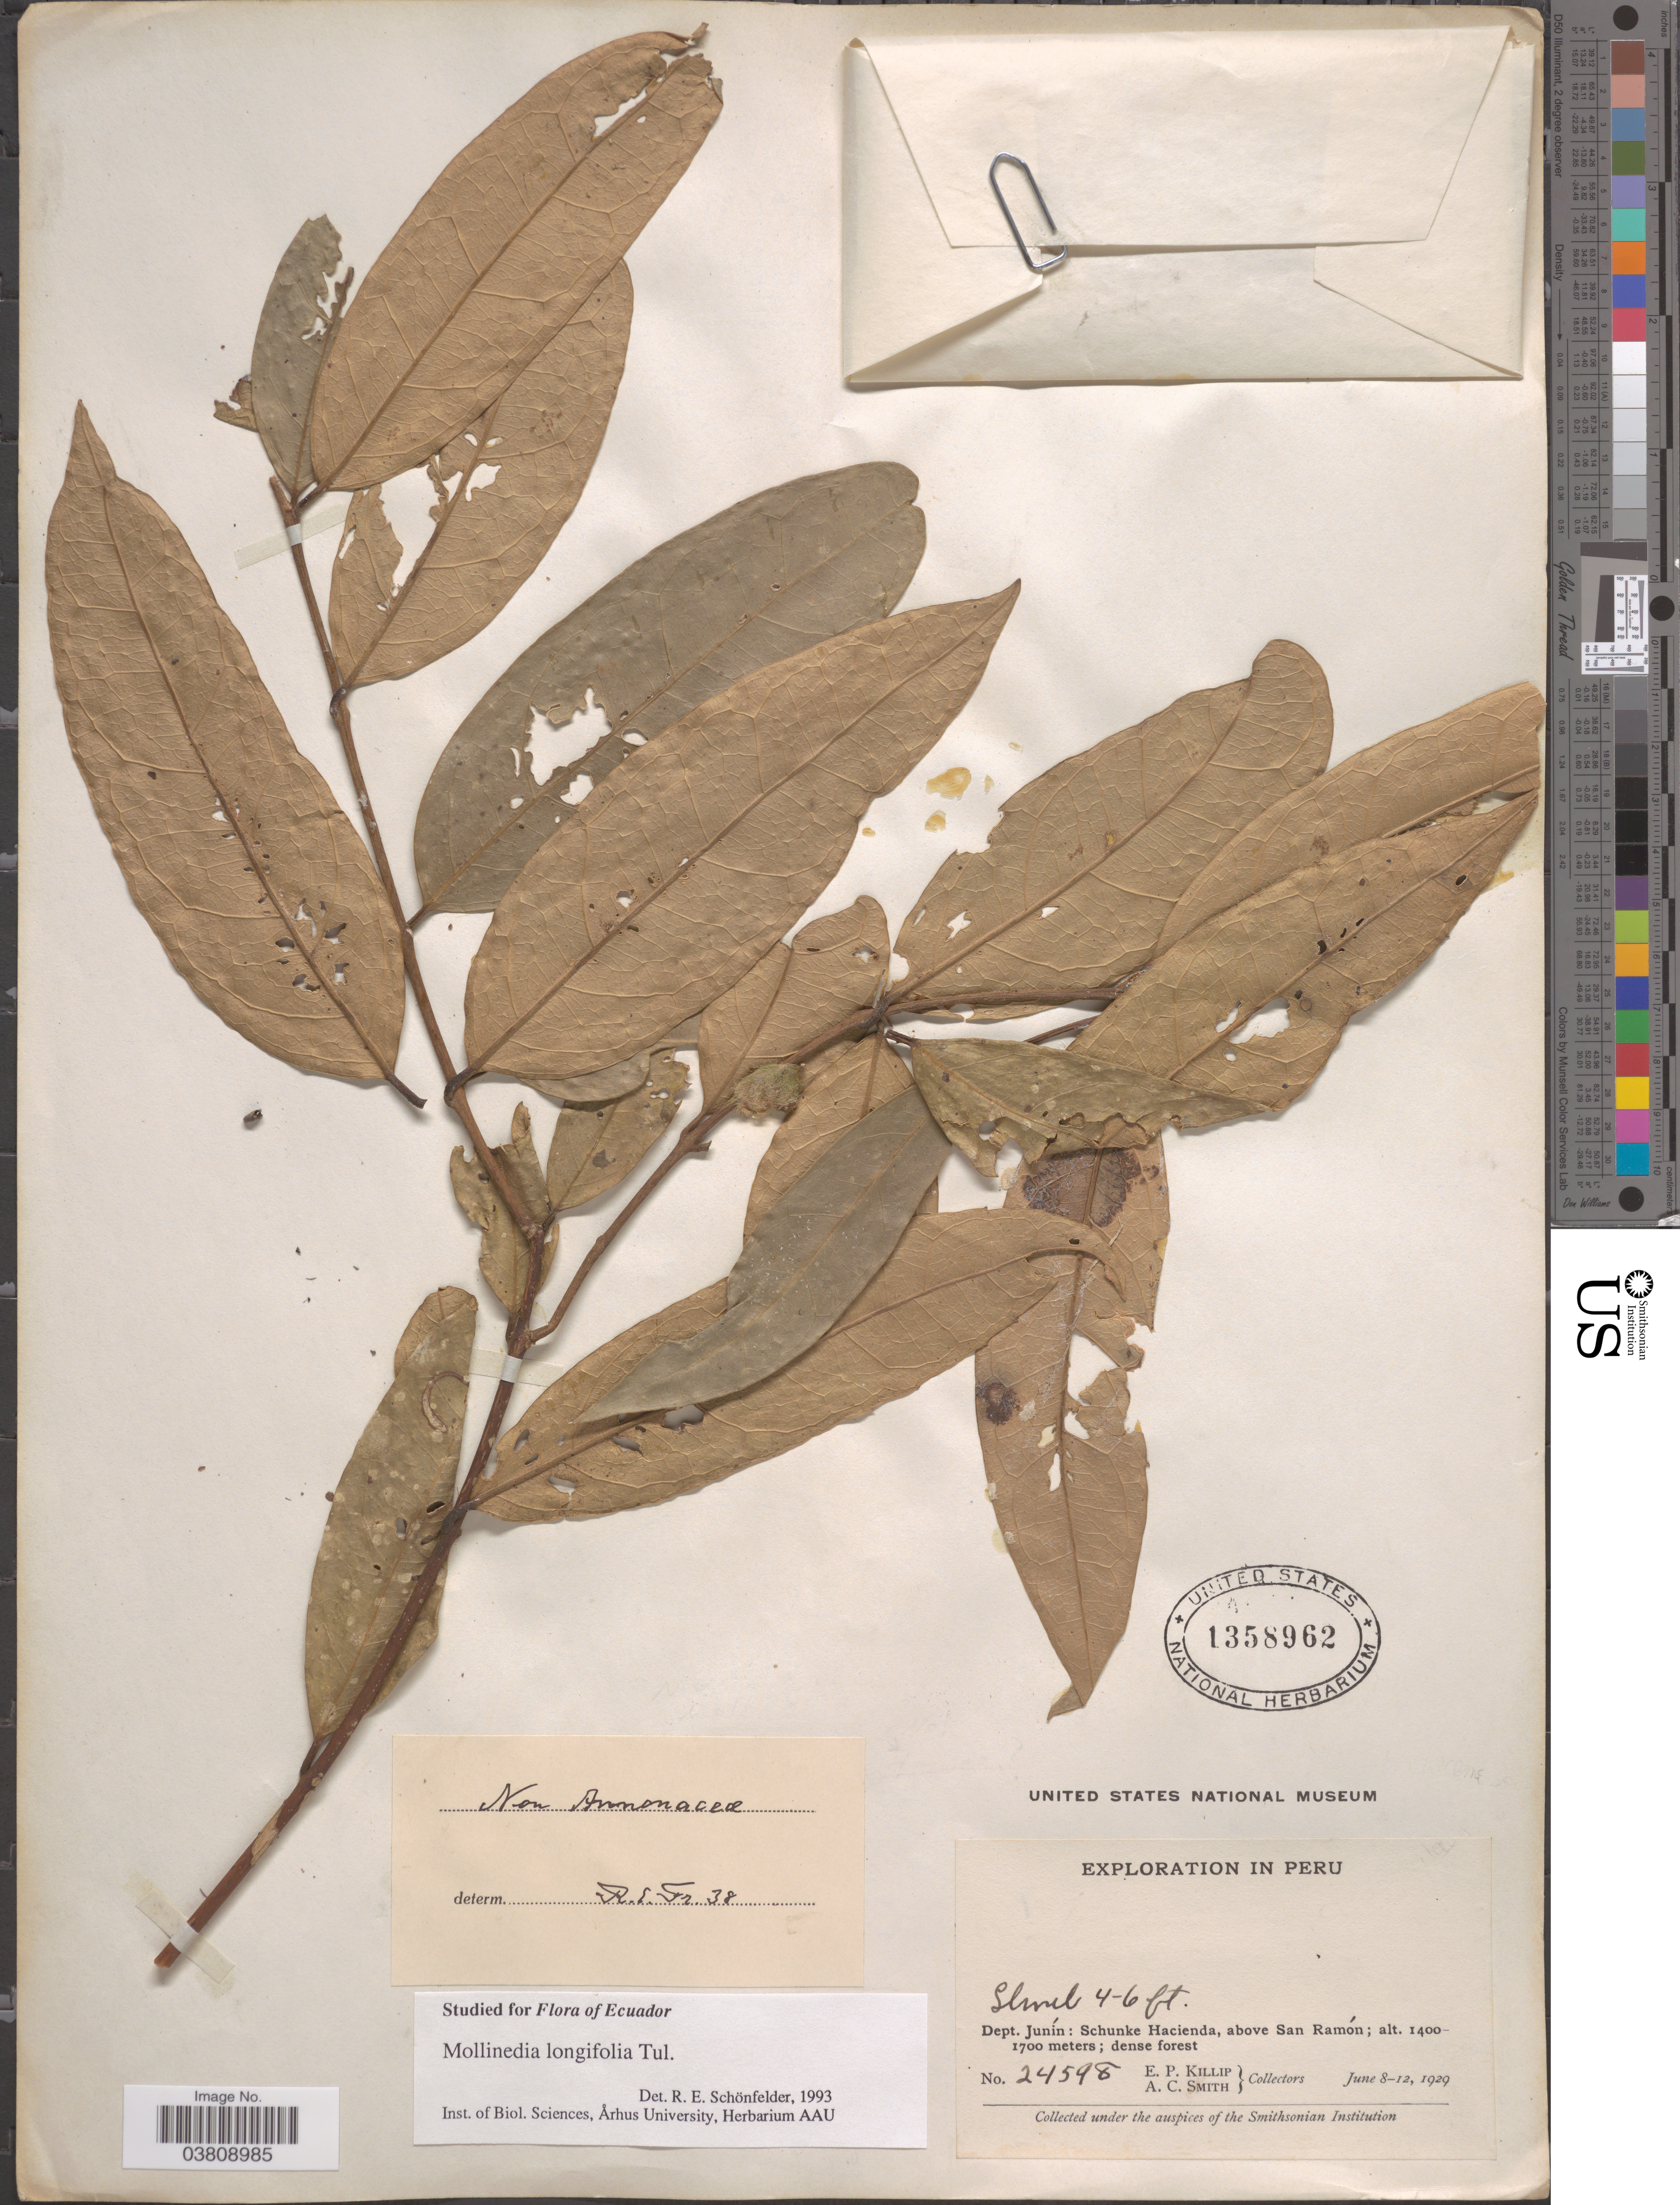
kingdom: Plantae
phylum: Tracheophyta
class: Magnoliopsida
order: Laurales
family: Monimiaceae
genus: Mollinedia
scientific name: Mollinedia longifolia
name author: Tul.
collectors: E. P. Killip & A. C. Smith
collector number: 24598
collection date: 1929-06-08/1929-06-12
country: Peru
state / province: Junín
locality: Dept. Junín: Schunke Hacienda, above San Ramón.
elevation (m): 1400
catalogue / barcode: US 1358962